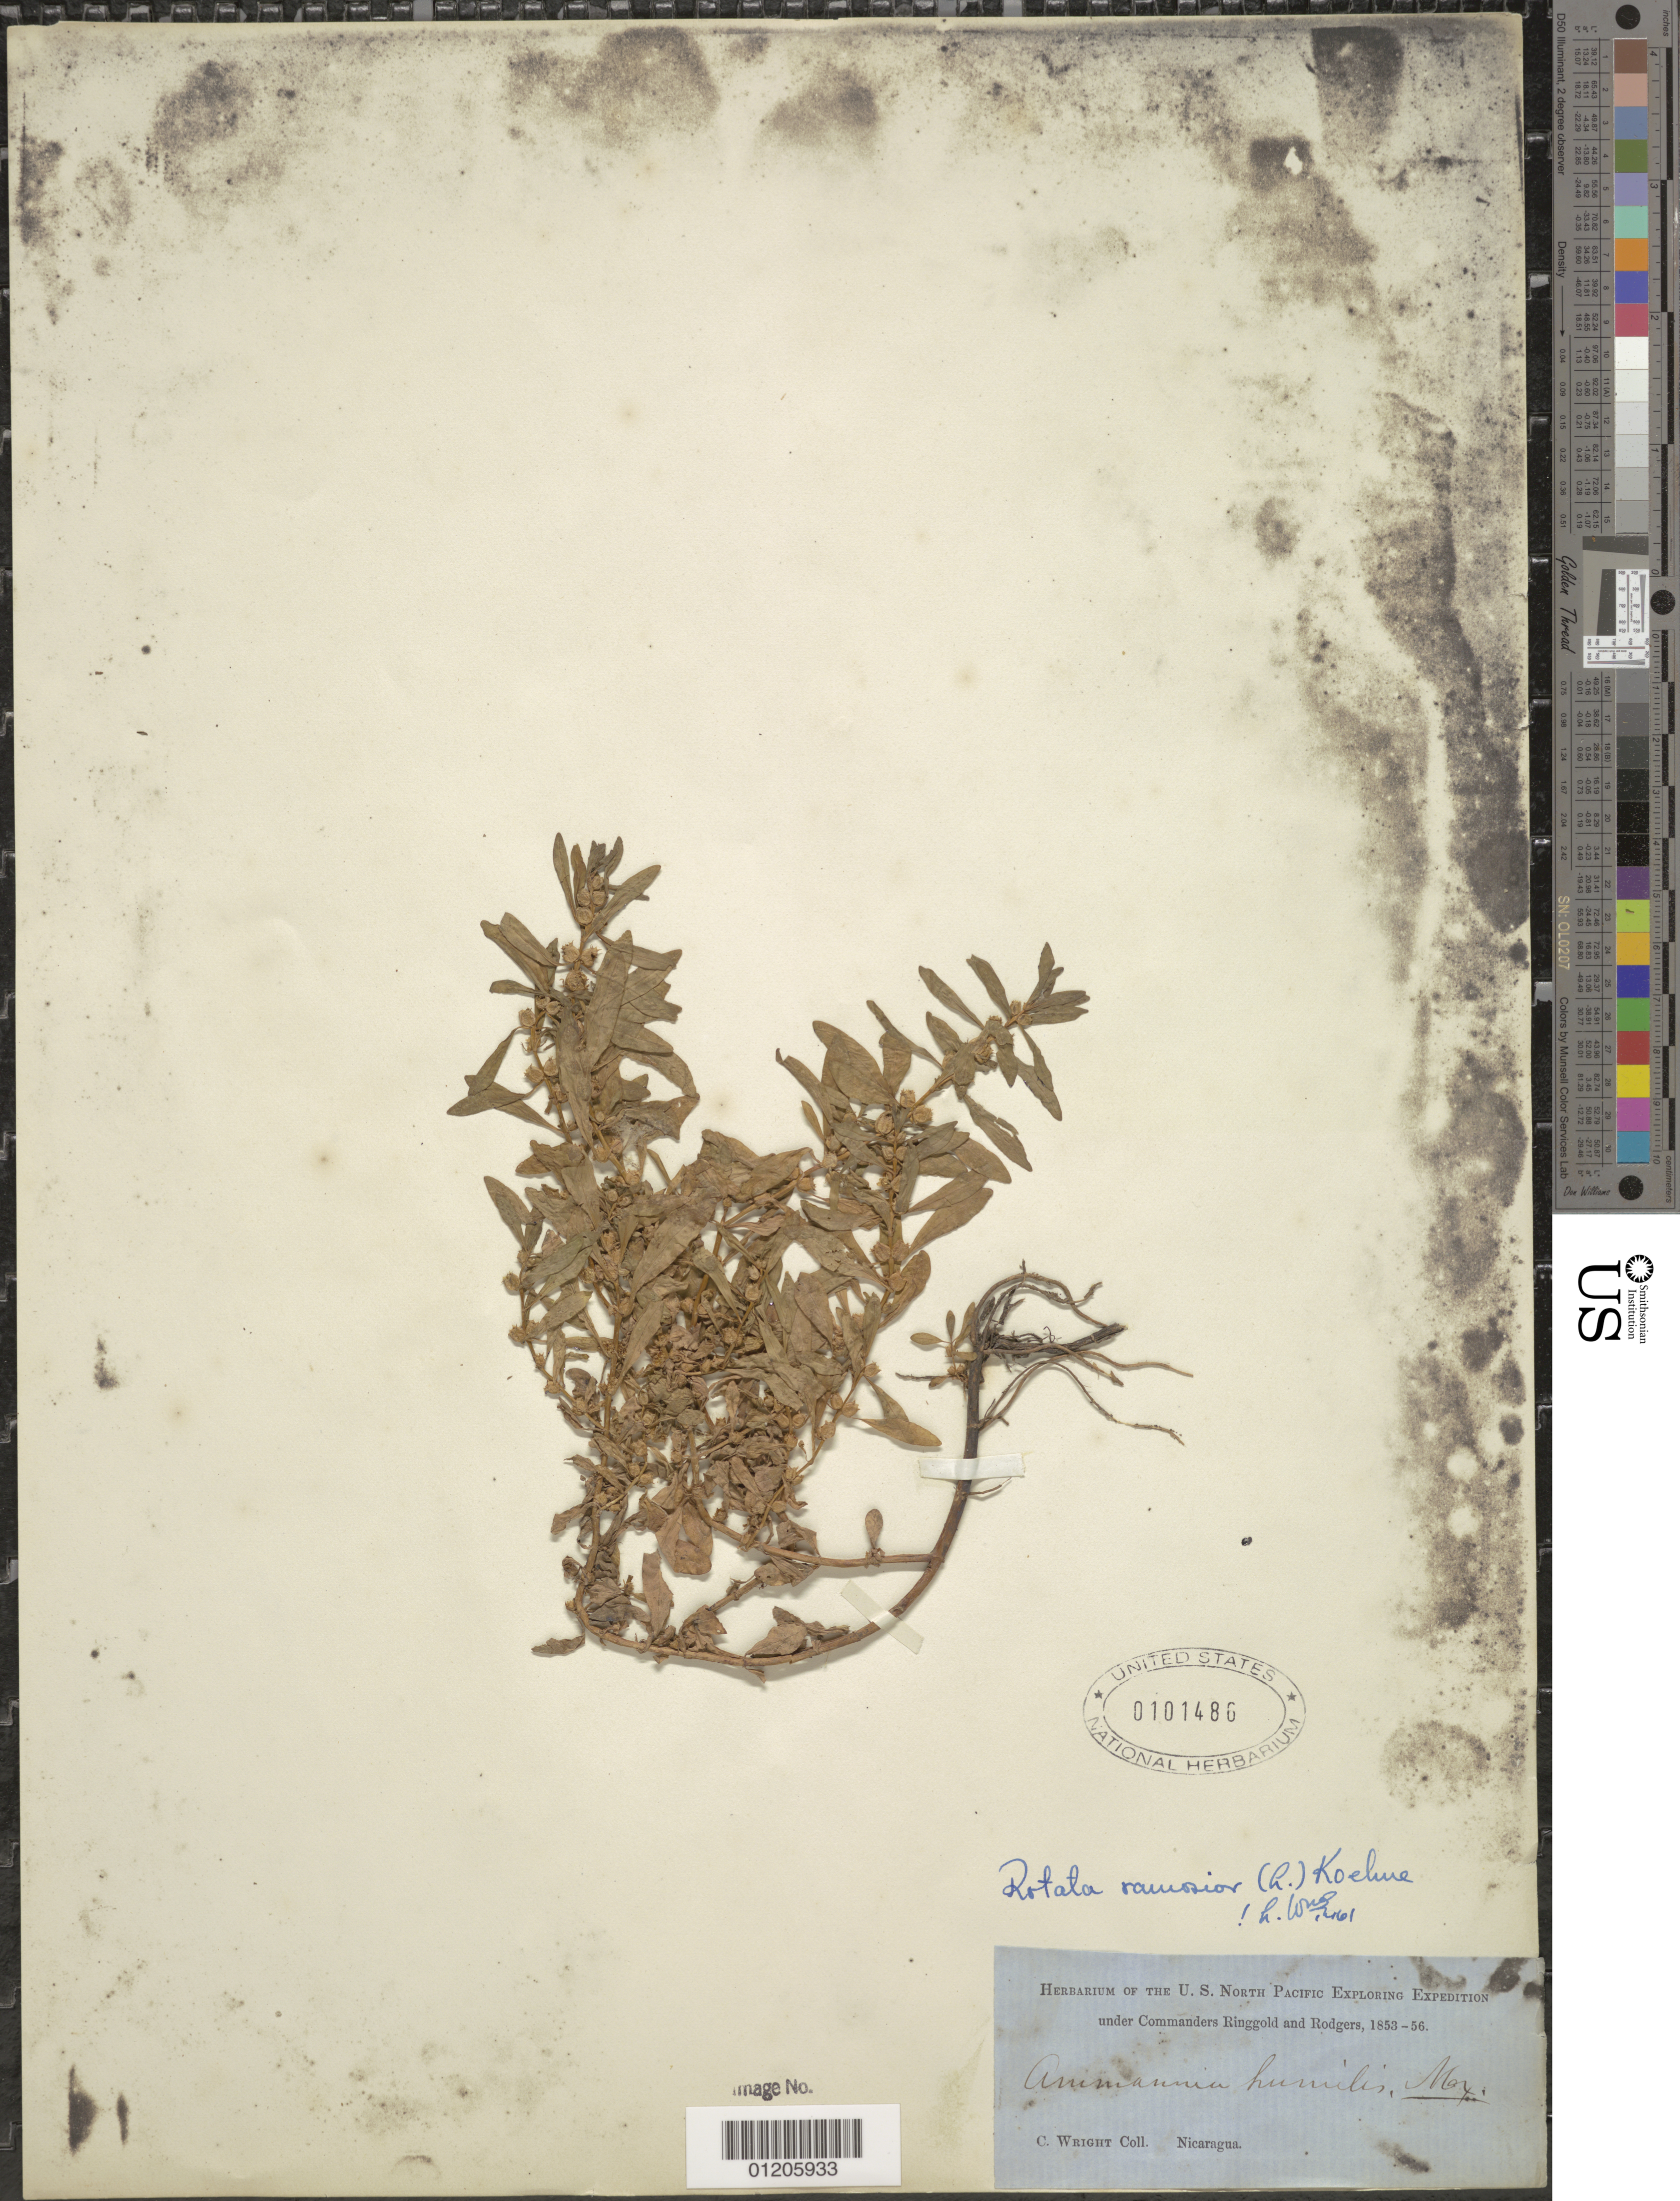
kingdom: Plantae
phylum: Tracheophyta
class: Magnoliopsida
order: Myrtales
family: Lythraceae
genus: Rotala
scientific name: Rotala ramosior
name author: (L.) Koehne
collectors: C. Wright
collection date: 1853/1854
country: Nicaragua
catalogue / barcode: US 101486